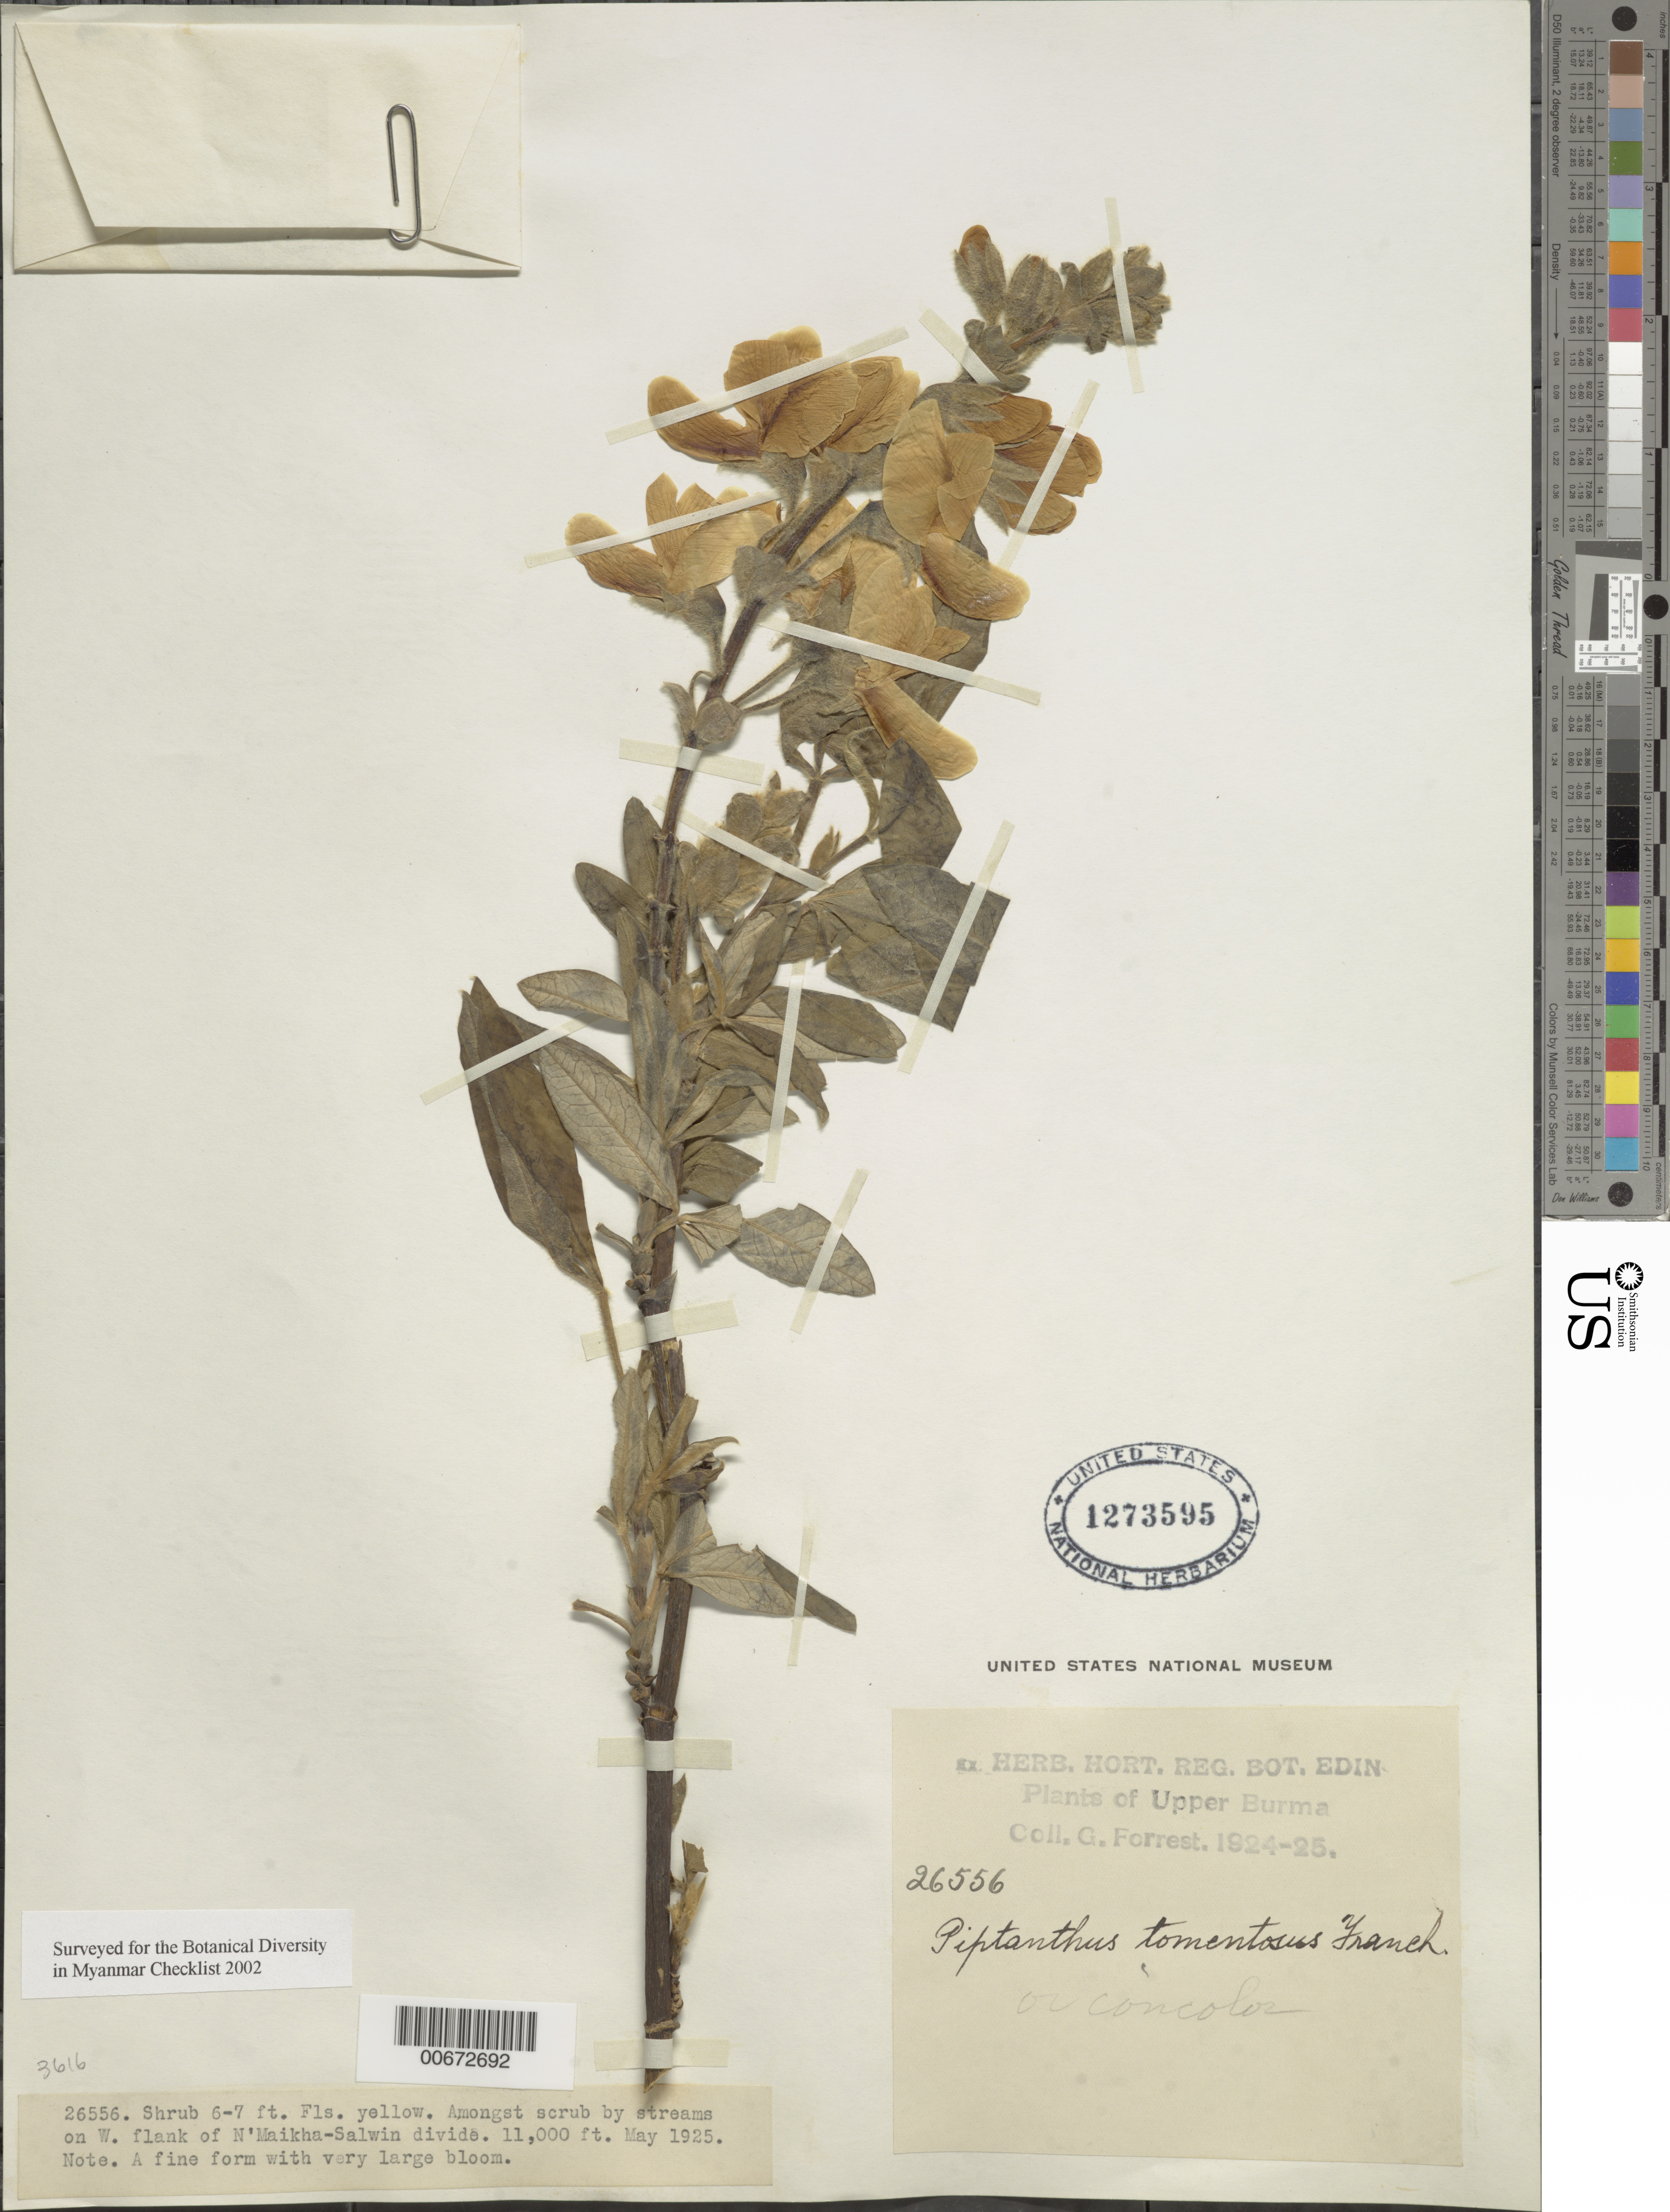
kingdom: Plantae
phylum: Tracheophyta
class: Magnoliopsida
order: Fabales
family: Fabaceae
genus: Piptanthus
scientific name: Piptanthus tomentosus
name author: Franch.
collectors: G. Forrest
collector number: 26556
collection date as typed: May 1925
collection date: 1925-05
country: Myanmar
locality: Upper Burma, W flank of N'Maikha-Salwin Divide.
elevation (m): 3353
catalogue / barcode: US 1273595